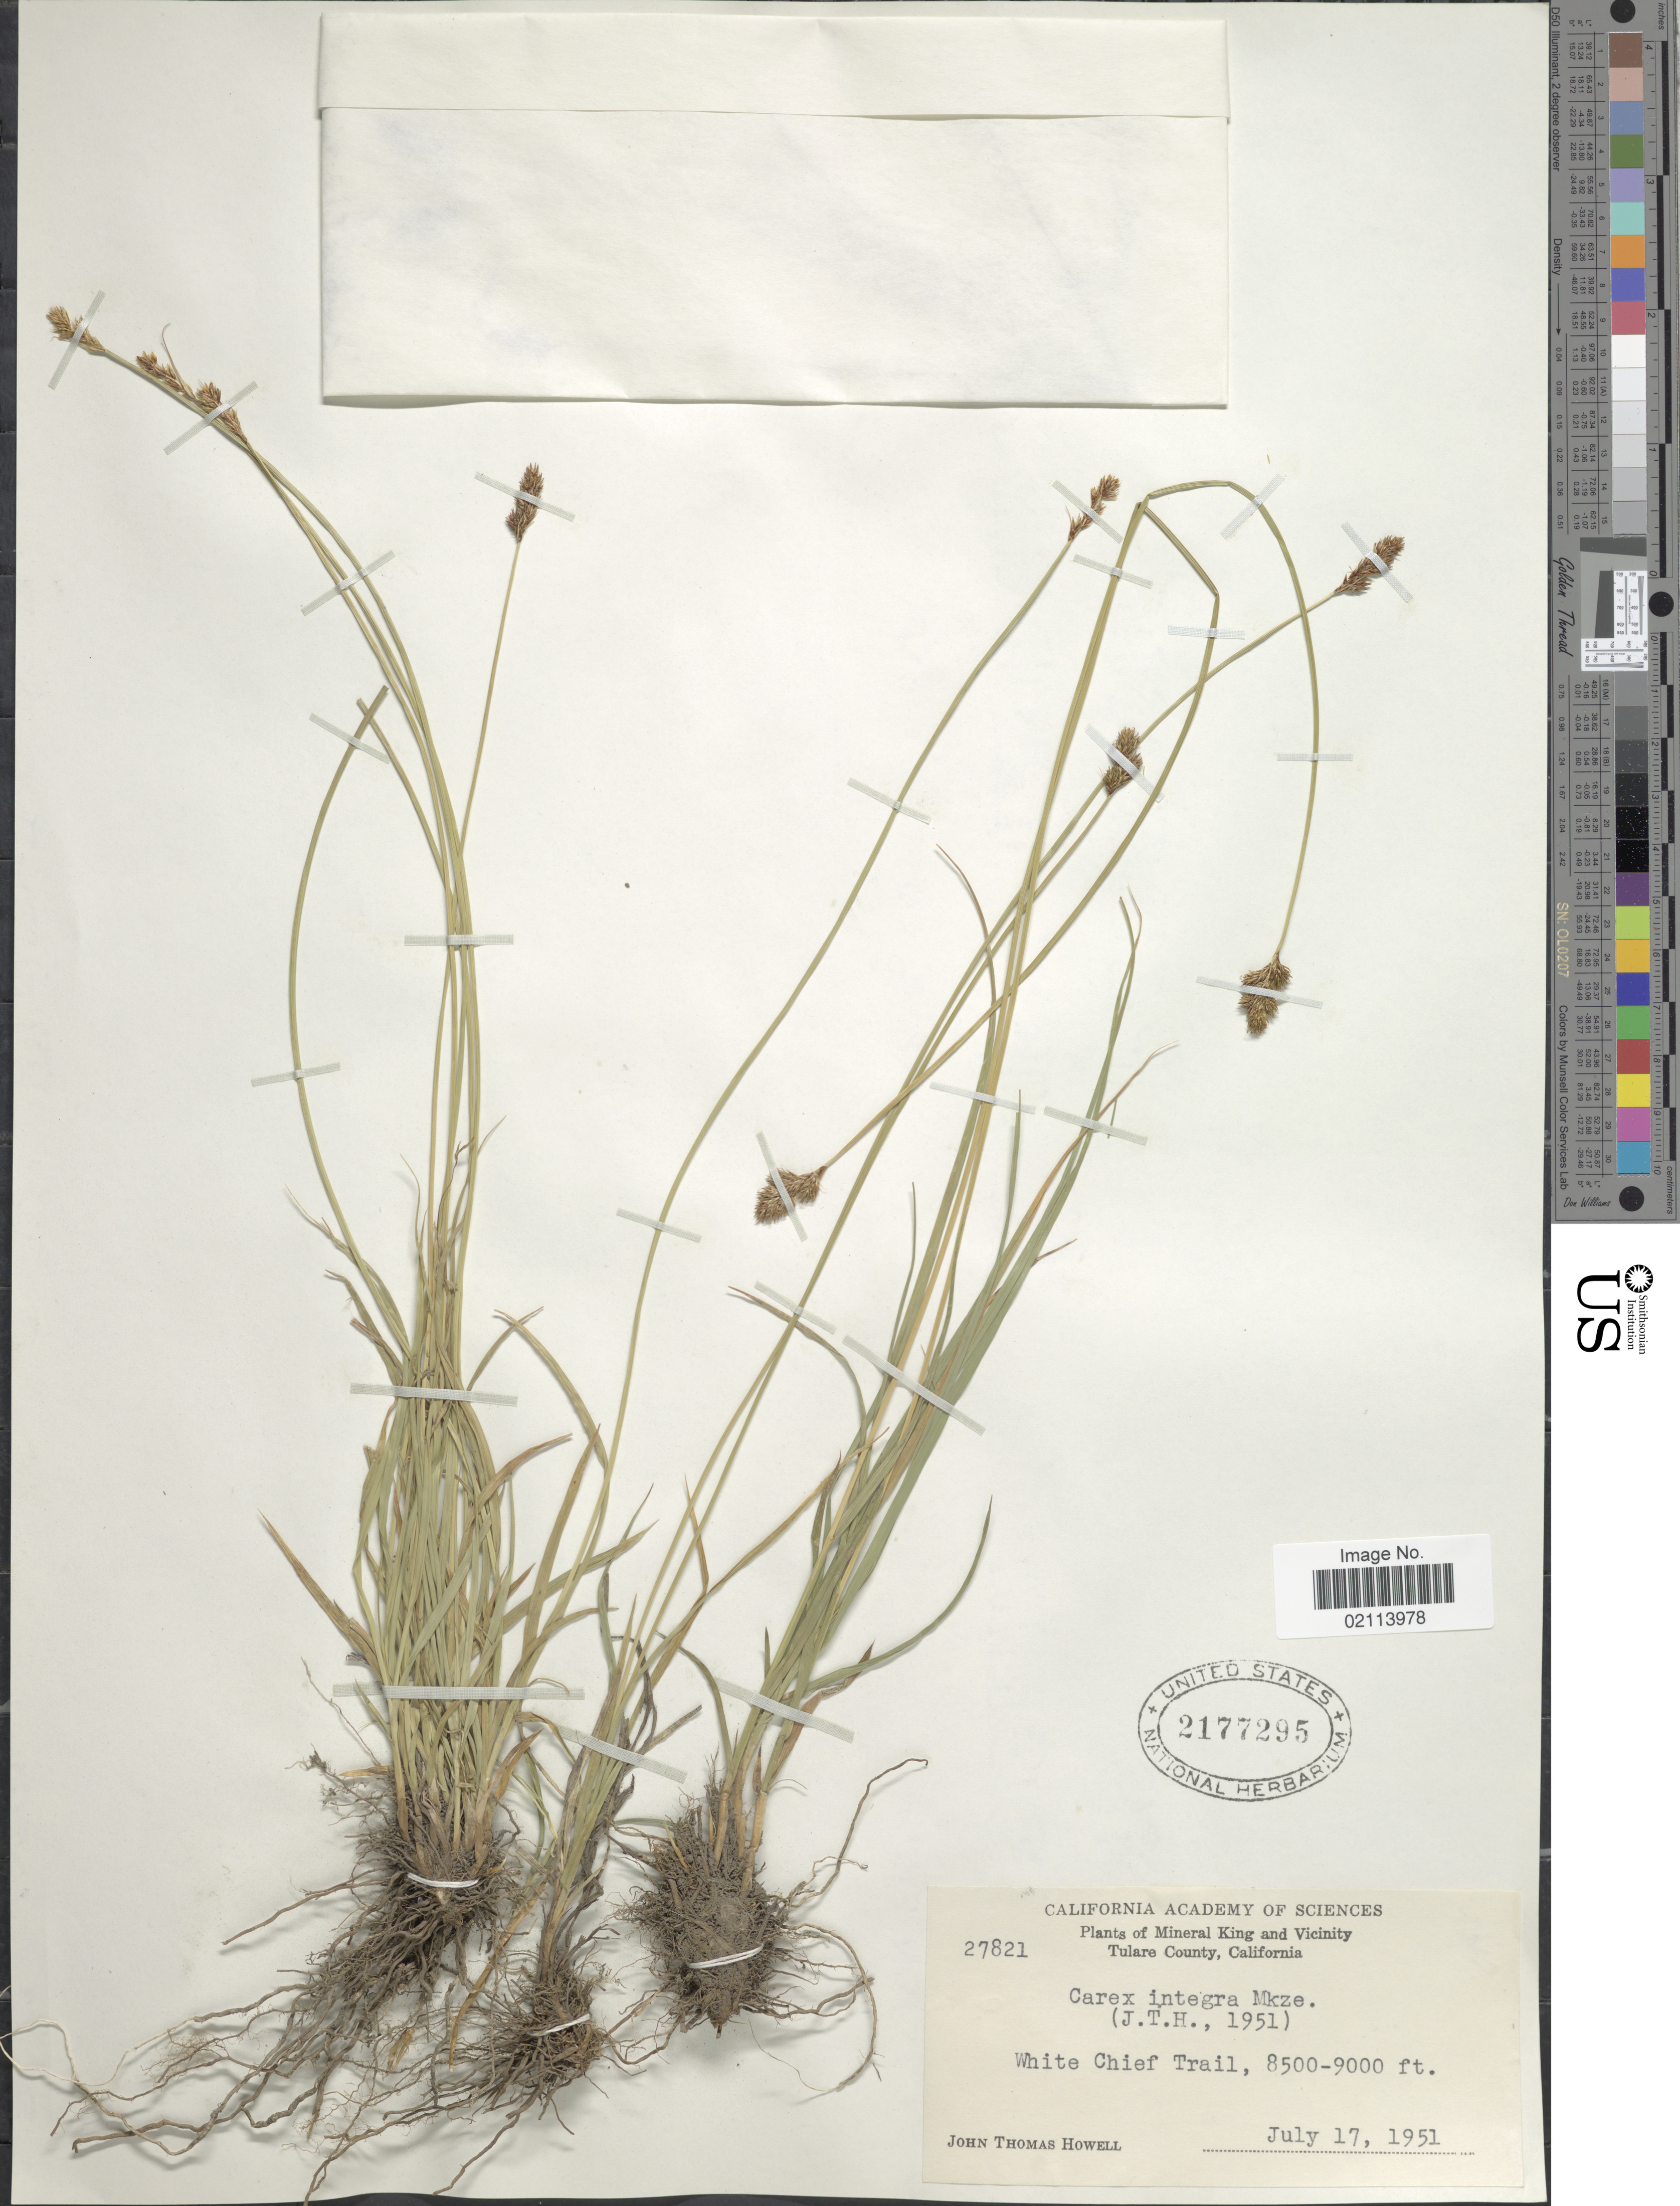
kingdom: Plantae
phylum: Tracheophyta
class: Liliopsida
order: Poales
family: Cyperaceae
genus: Carex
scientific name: Carex integra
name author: Mack.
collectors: J. T. Howell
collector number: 27821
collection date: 1951-07-17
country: United States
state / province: California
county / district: Tulare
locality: Mineral King and Vicinity, Tulare County, White Chief Trail.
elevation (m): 2591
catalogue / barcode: US 2177295